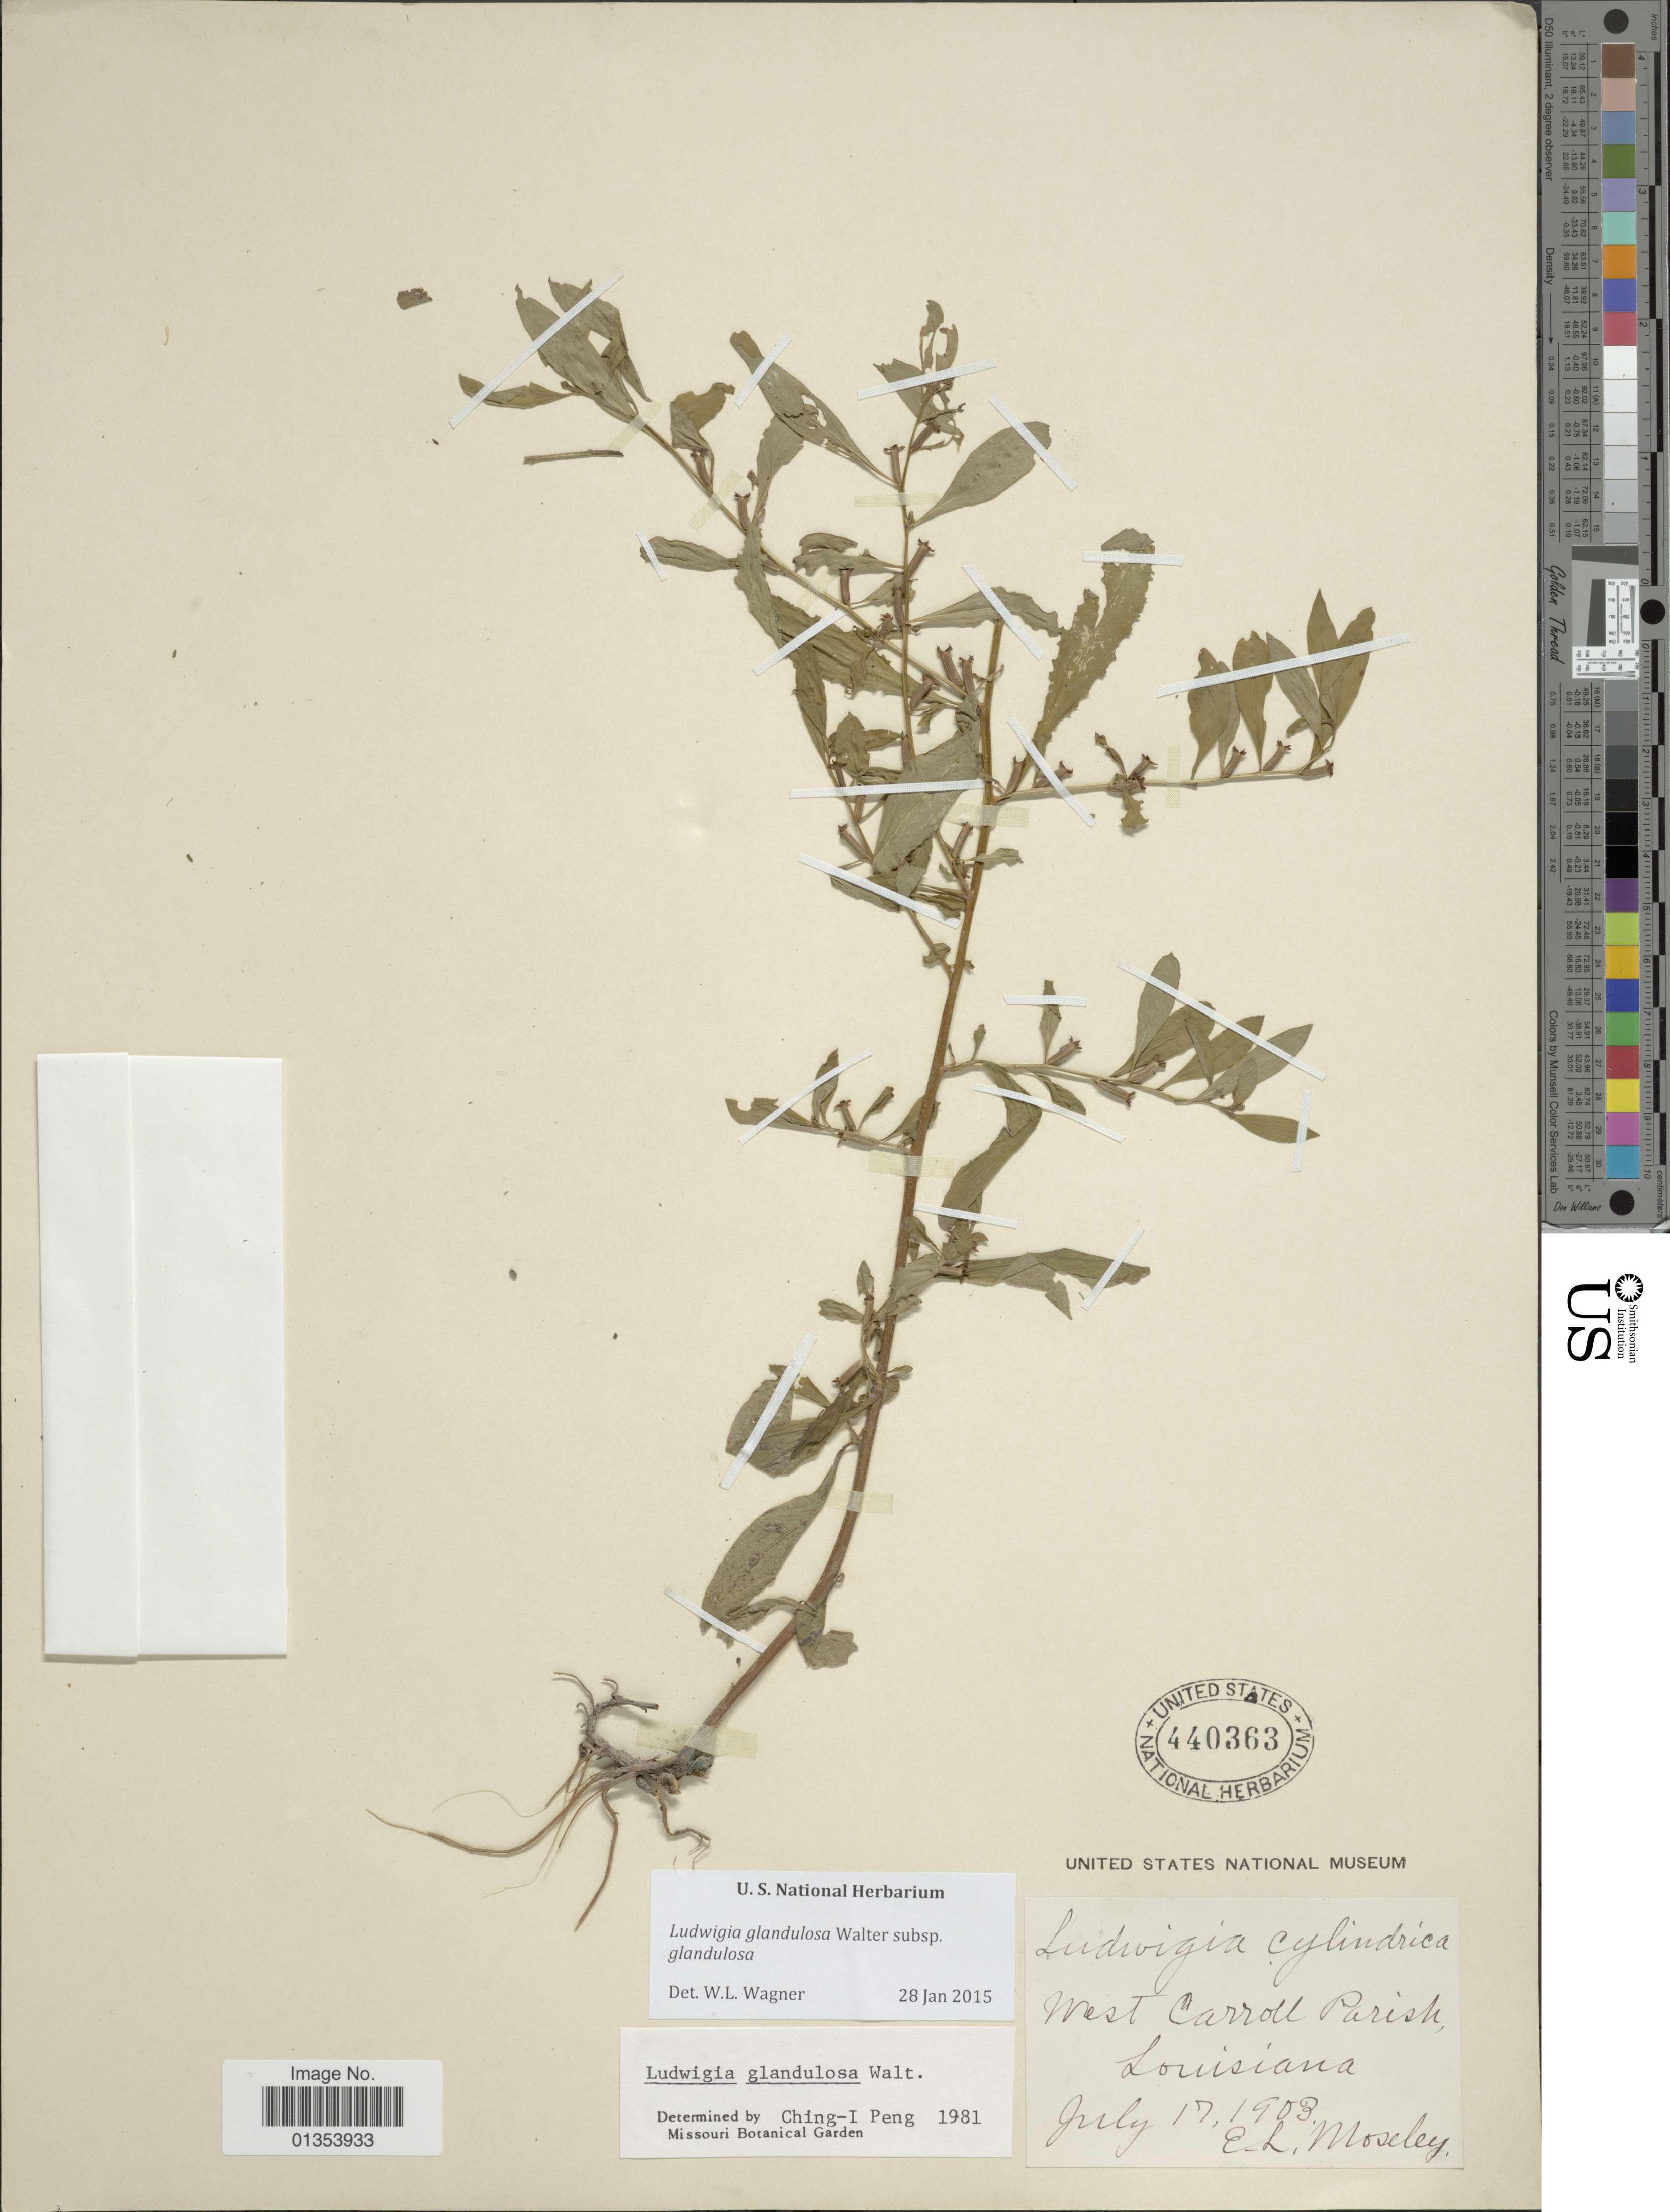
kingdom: Plantae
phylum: Tracheophyta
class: Magnoliopsida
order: Myrtales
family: Onagraceae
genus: Ludwigia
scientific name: Ludwigia glandulosa subsp. glandulosa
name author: Walter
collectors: E. Moseley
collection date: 1903-07-17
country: United States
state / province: Louisiana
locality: West Carroll Parish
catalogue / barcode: US 440363